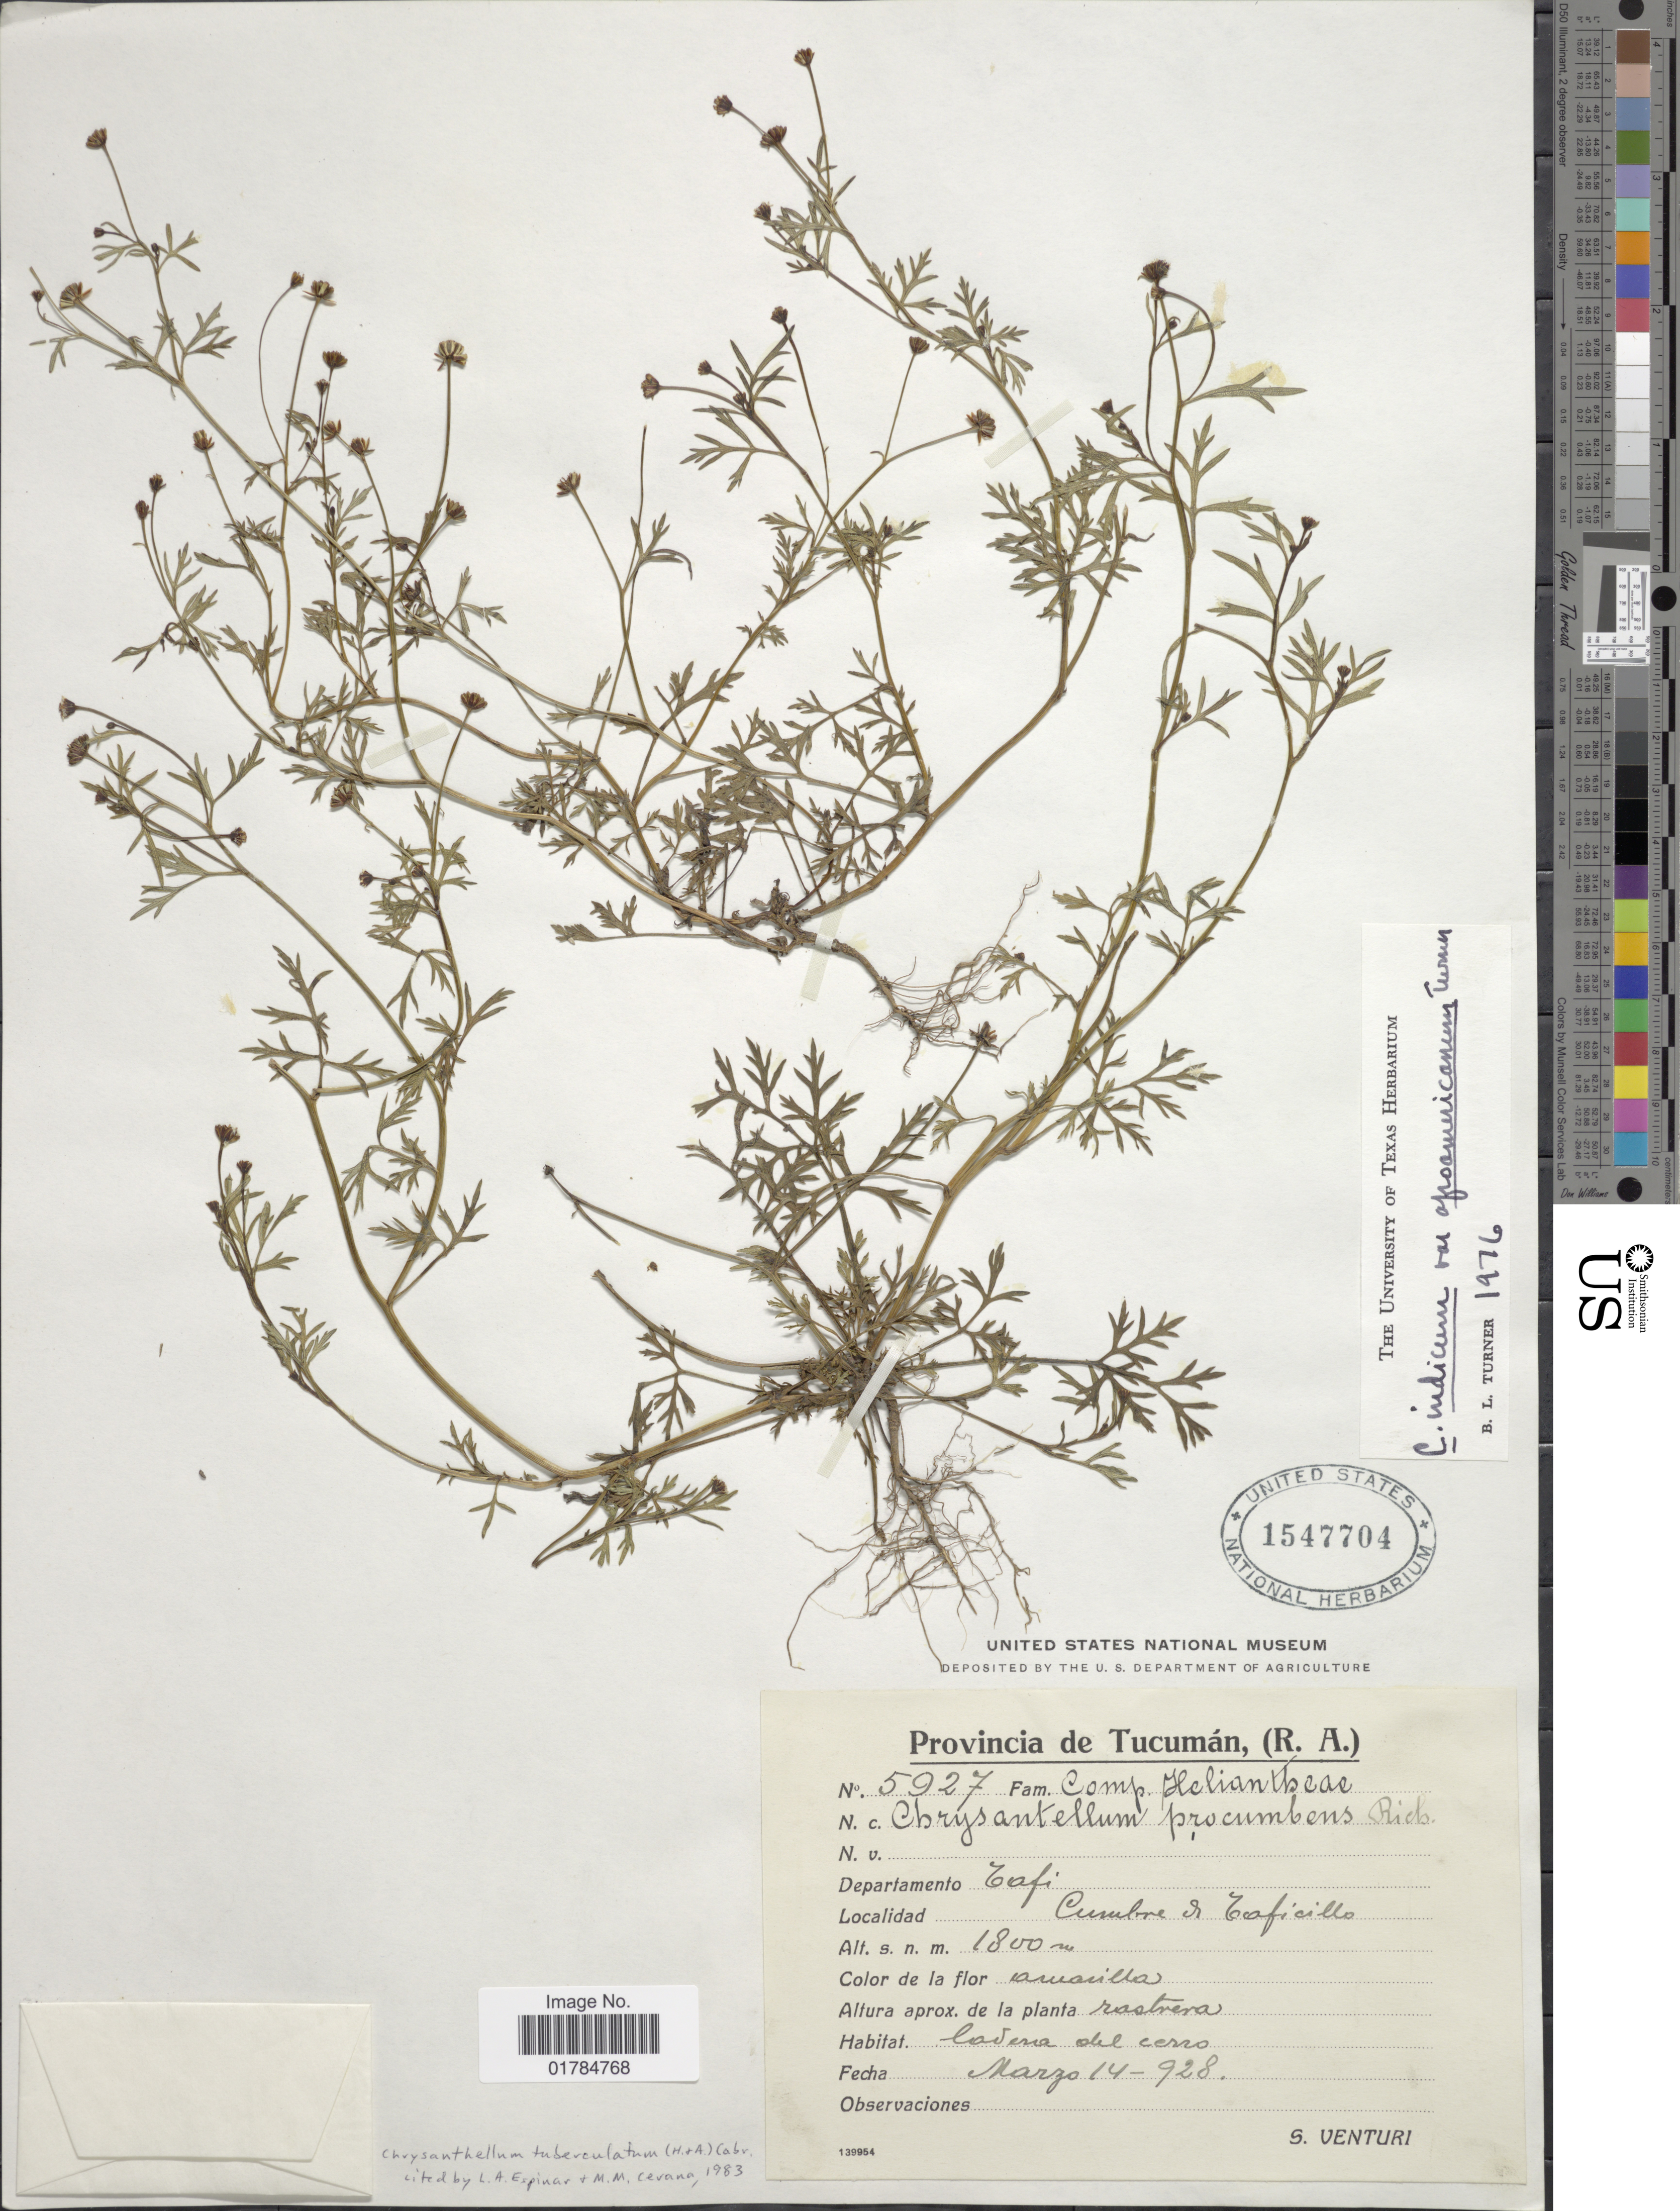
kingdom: Plantae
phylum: Tracheophyta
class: Magnoliopsida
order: Asterales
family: Asteraceae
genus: Chrysanthellum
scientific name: Chrysanthellum tuberculatum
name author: (Hook. & Arn.) Cabrera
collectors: S. Venturi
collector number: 5927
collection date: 1928-03-14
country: Argentina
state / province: Tucuman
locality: (R.A.) Departamento Tafi, Cumbre de Taficello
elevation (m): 1800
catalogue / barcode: US 1547704